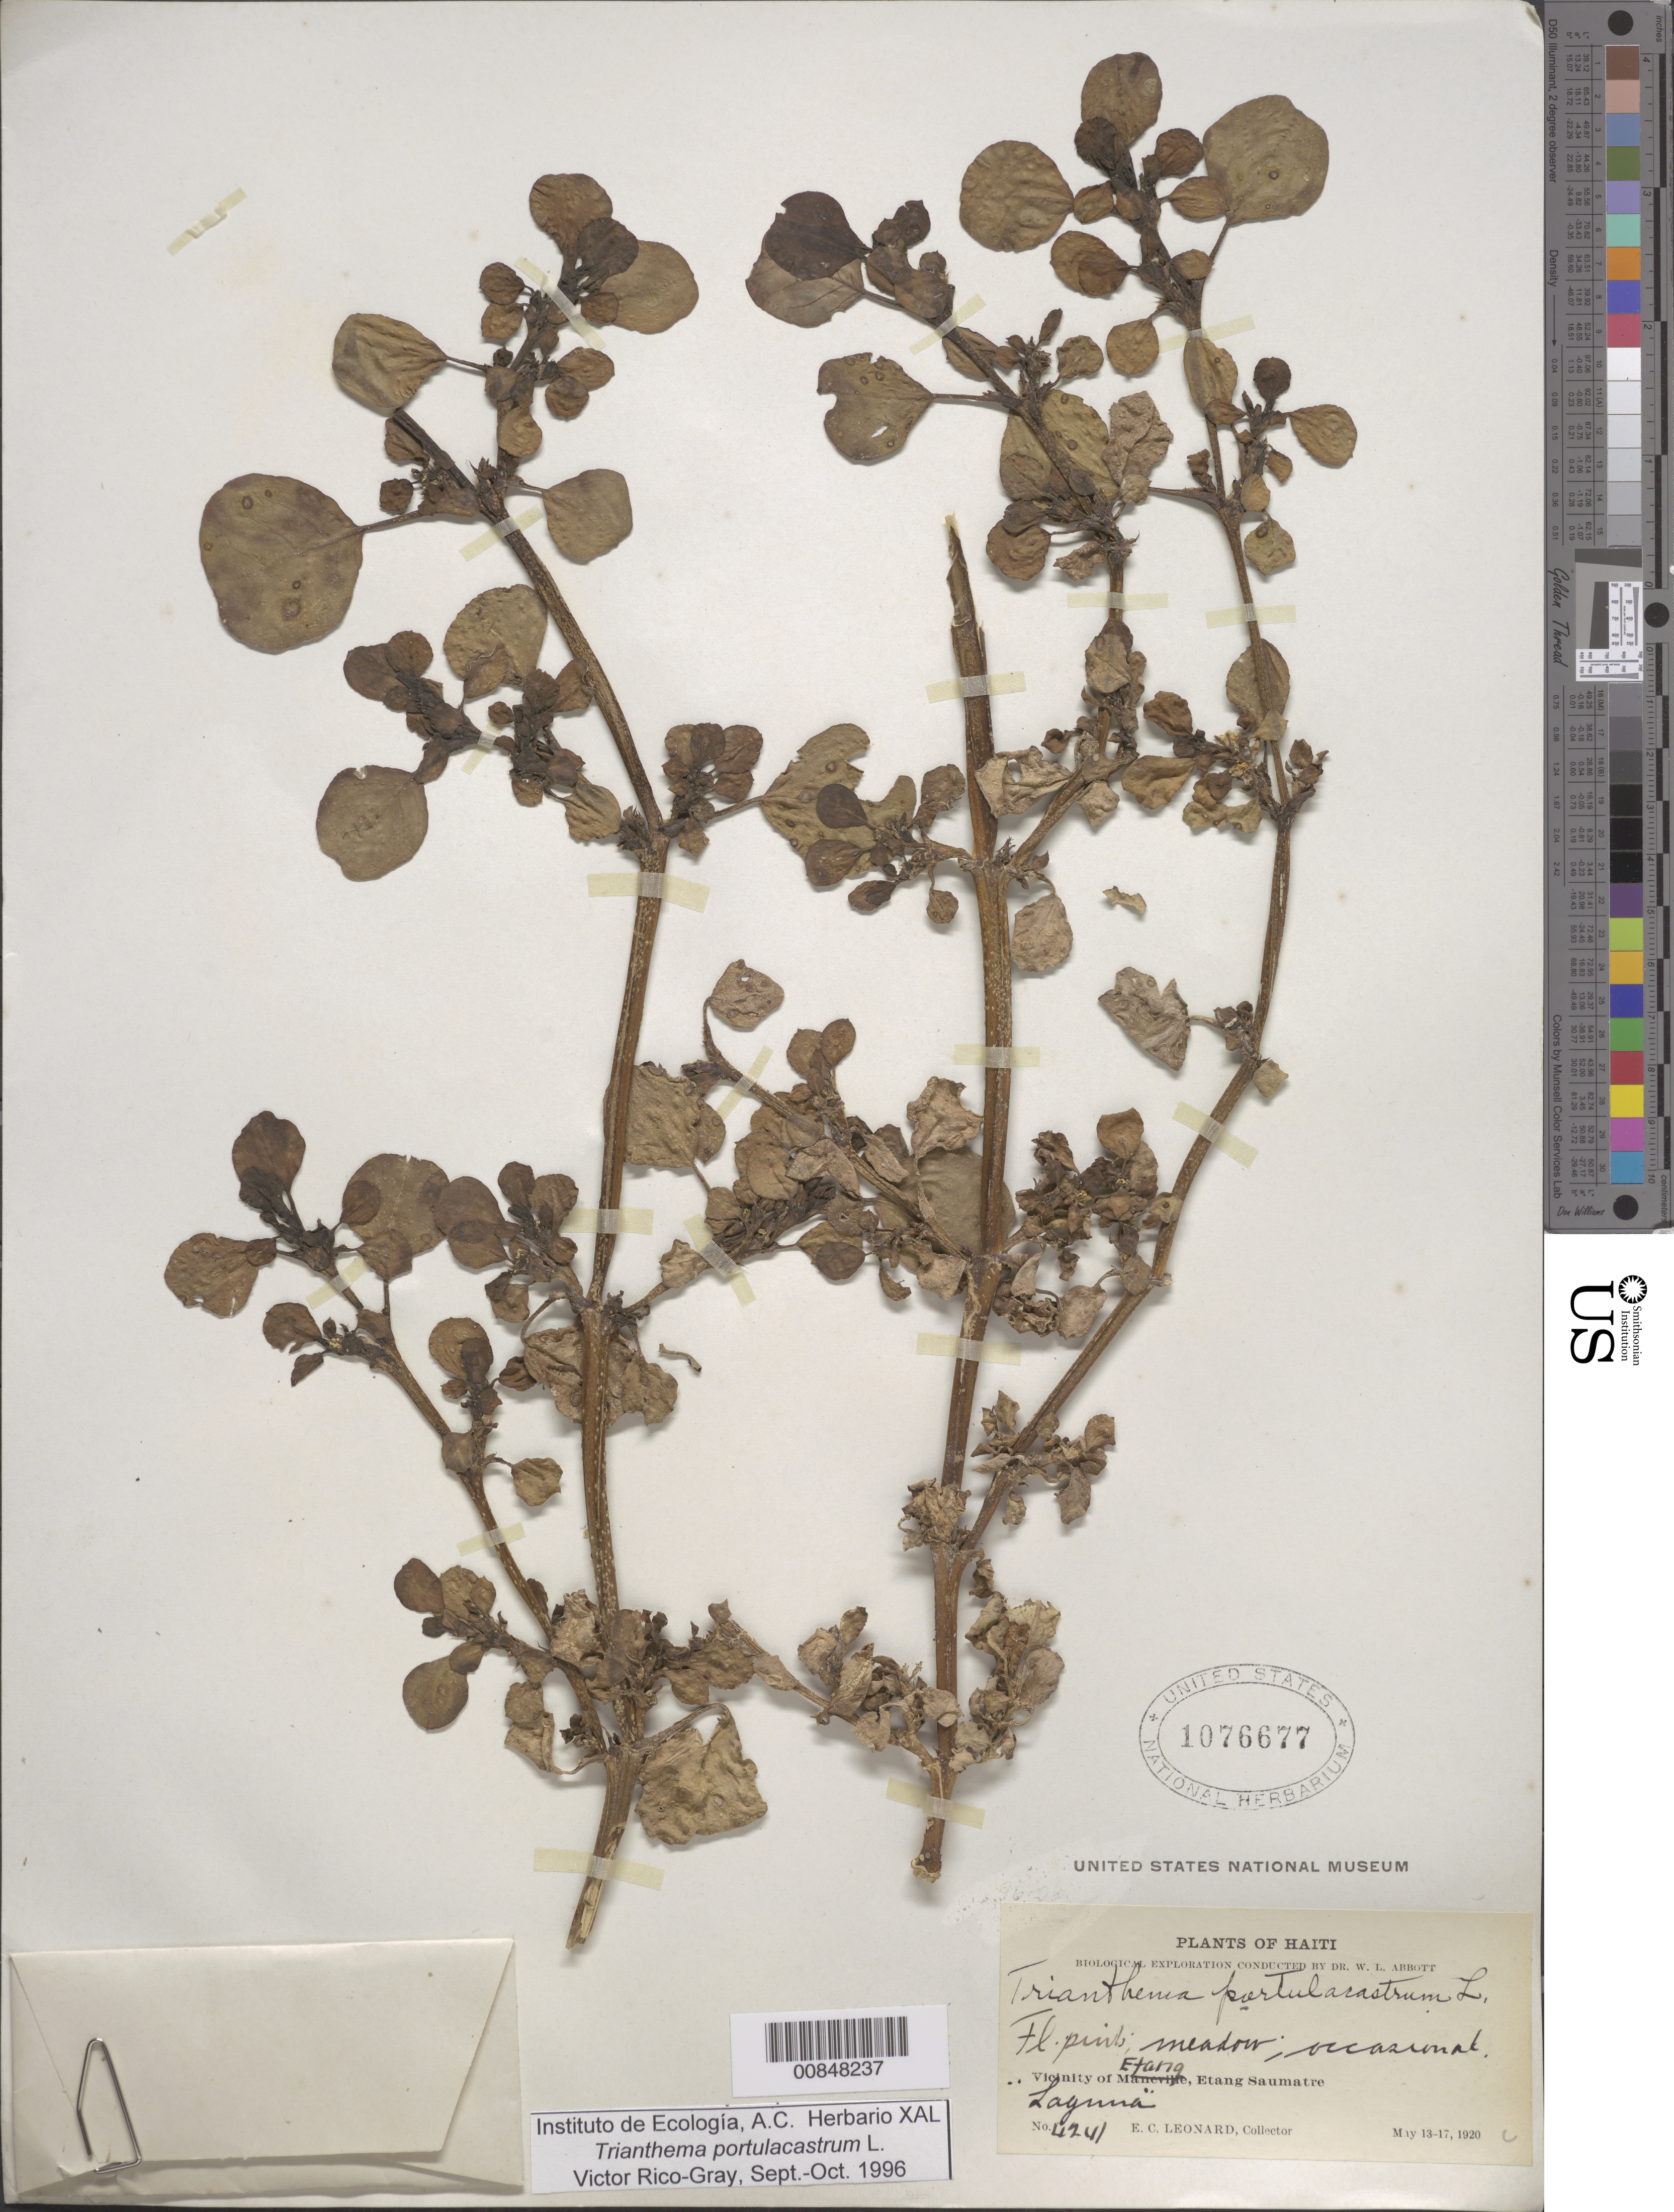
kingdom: Plantae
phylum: Tracheophyta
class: Magnoliopsida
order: Caryophyllales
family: Aizoaceae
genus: Trianthema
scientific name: Trianthema portulacastrum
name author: L.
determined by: Rico-Gray, V., (IEB), Instituto de Ecologia, A.C.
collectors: E. C. Leonard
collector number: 4241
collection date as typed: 13 May 1920 to 17 May 1920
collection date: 1920-05-13/1920-05-17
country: Haiti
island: Hispaniola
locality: Vicinity of Etang, Etang Saumatre. "Laguna".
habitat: Meadow.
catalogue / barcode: US 1076677